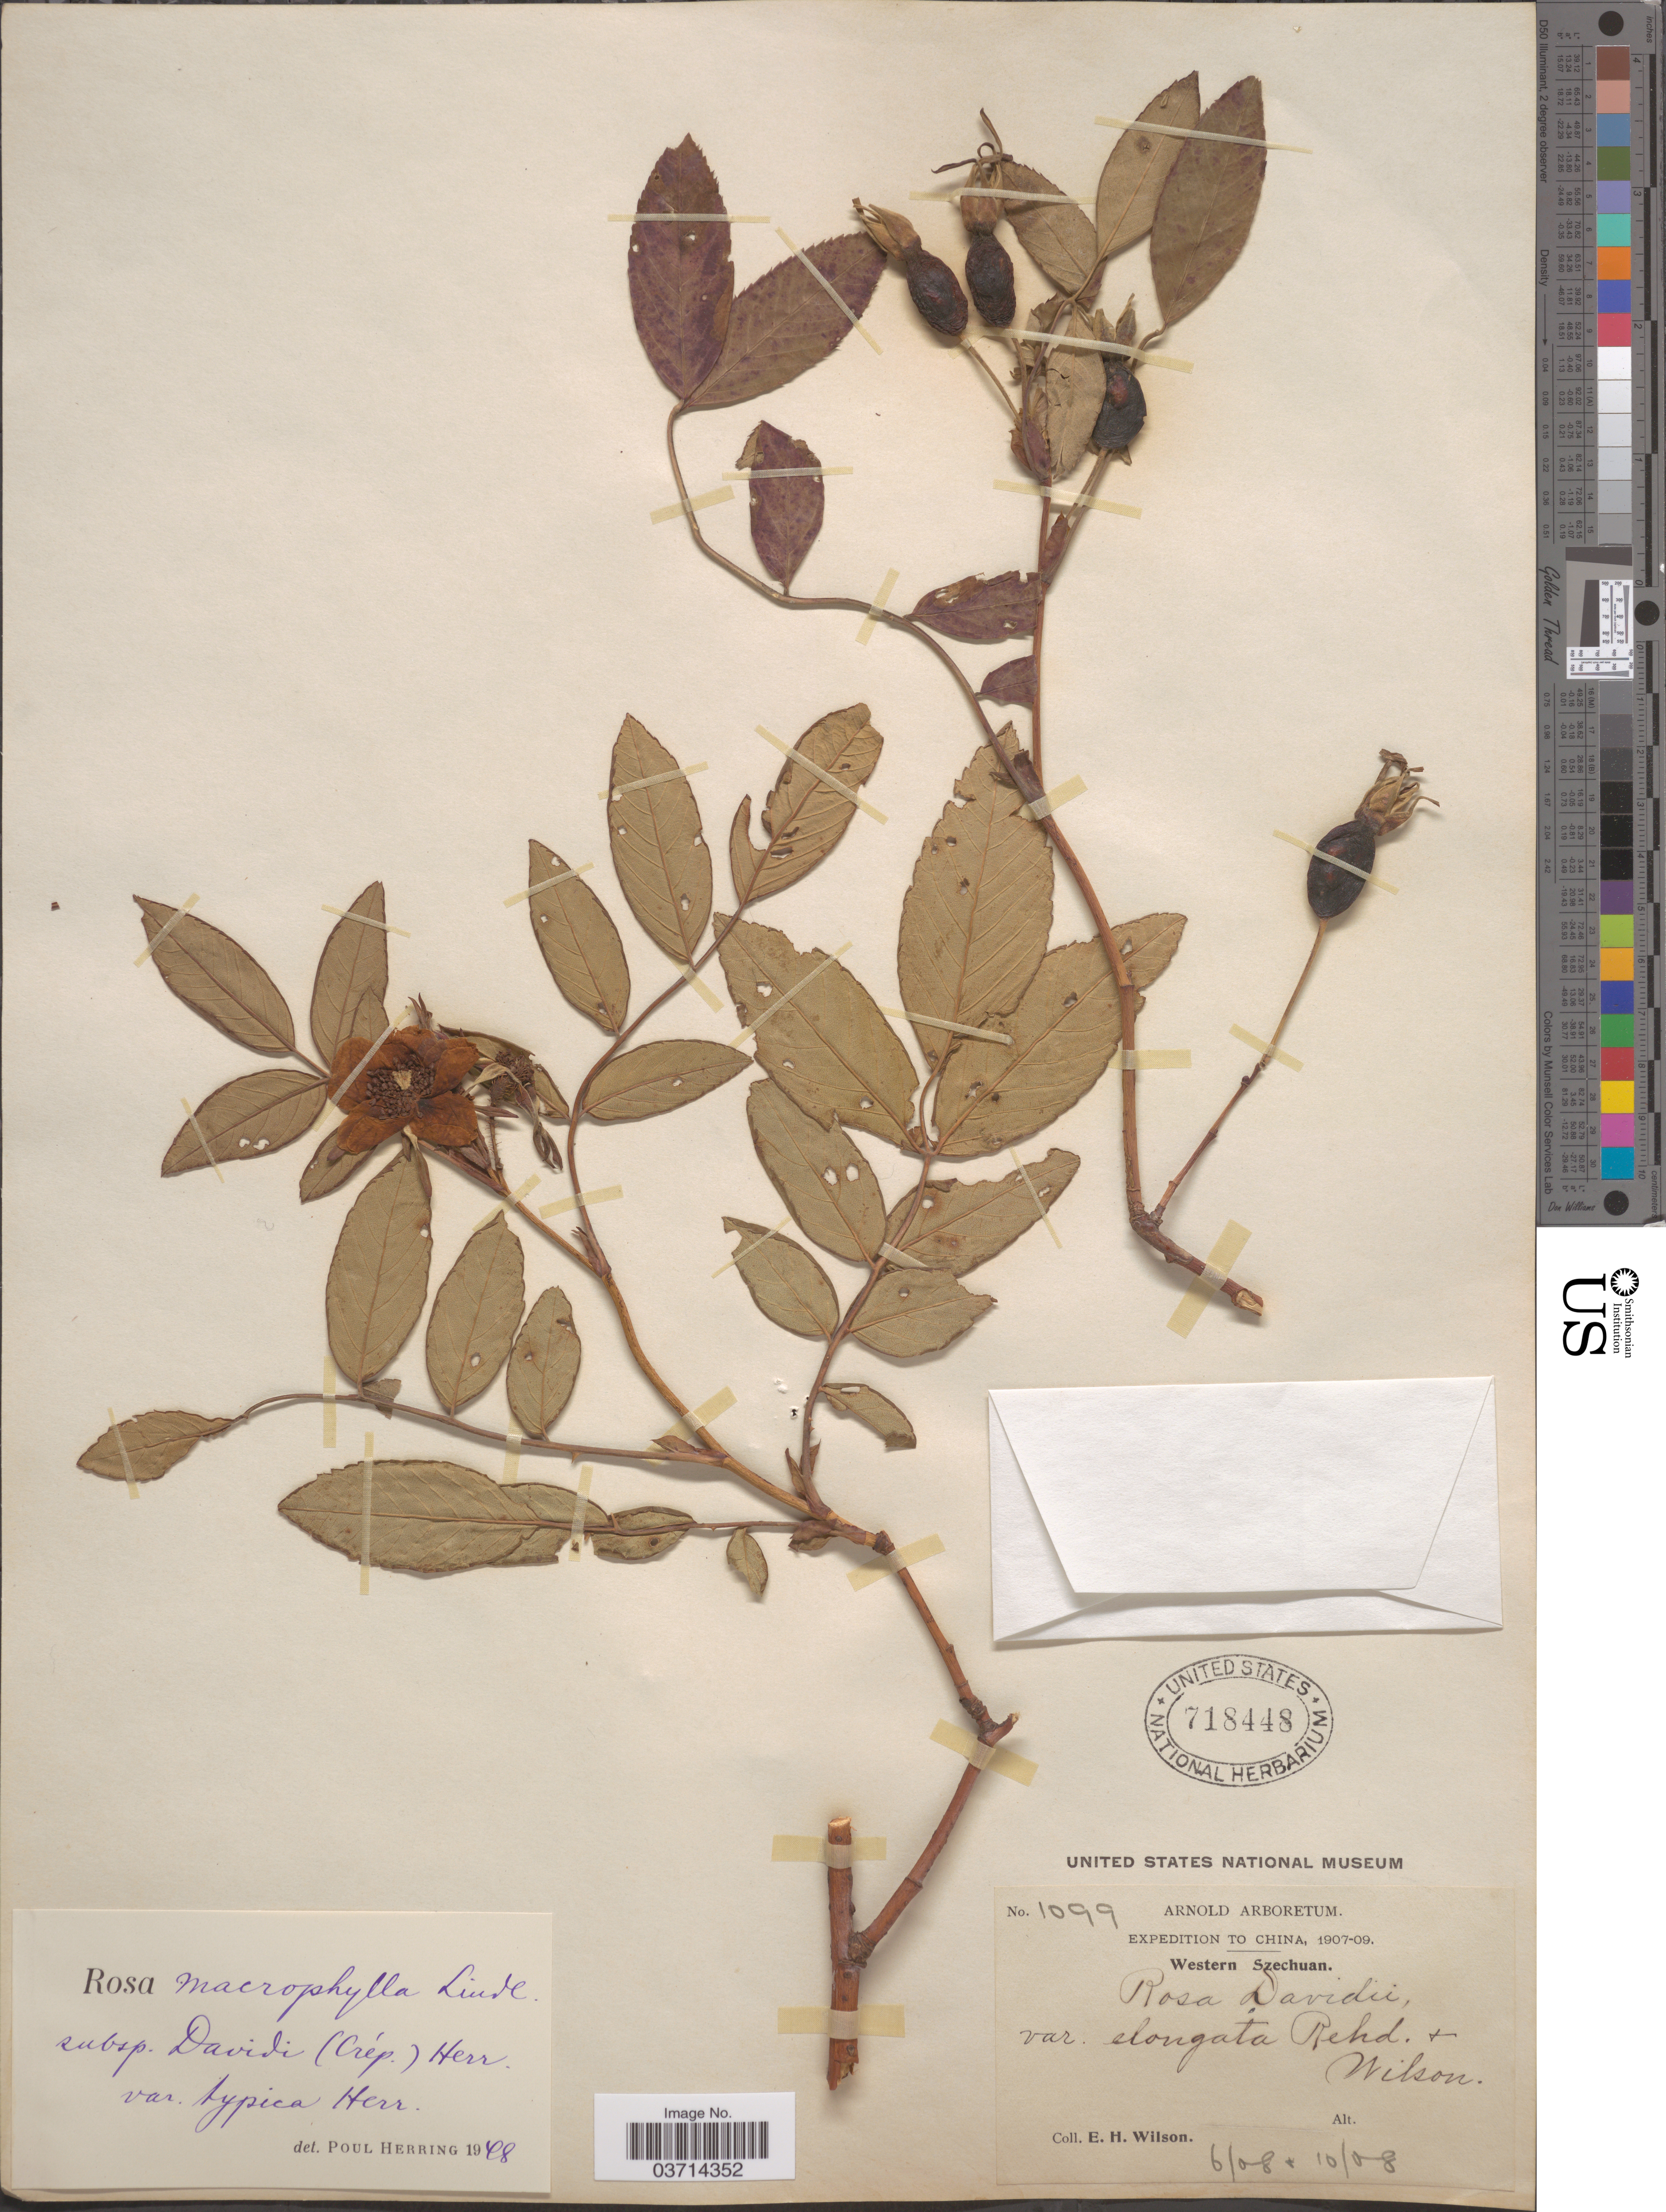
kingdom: Plantae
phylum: Tracheophyta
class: Magnoliopsida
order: Rosales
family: Rosaceae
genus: Rosa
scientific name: Rosa davidi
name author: Crép.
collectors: E. Wilson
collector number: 1099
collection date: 1908-06/1908-10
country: China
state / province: Sichuan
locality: Western Szechuan.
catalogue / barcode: US 718448